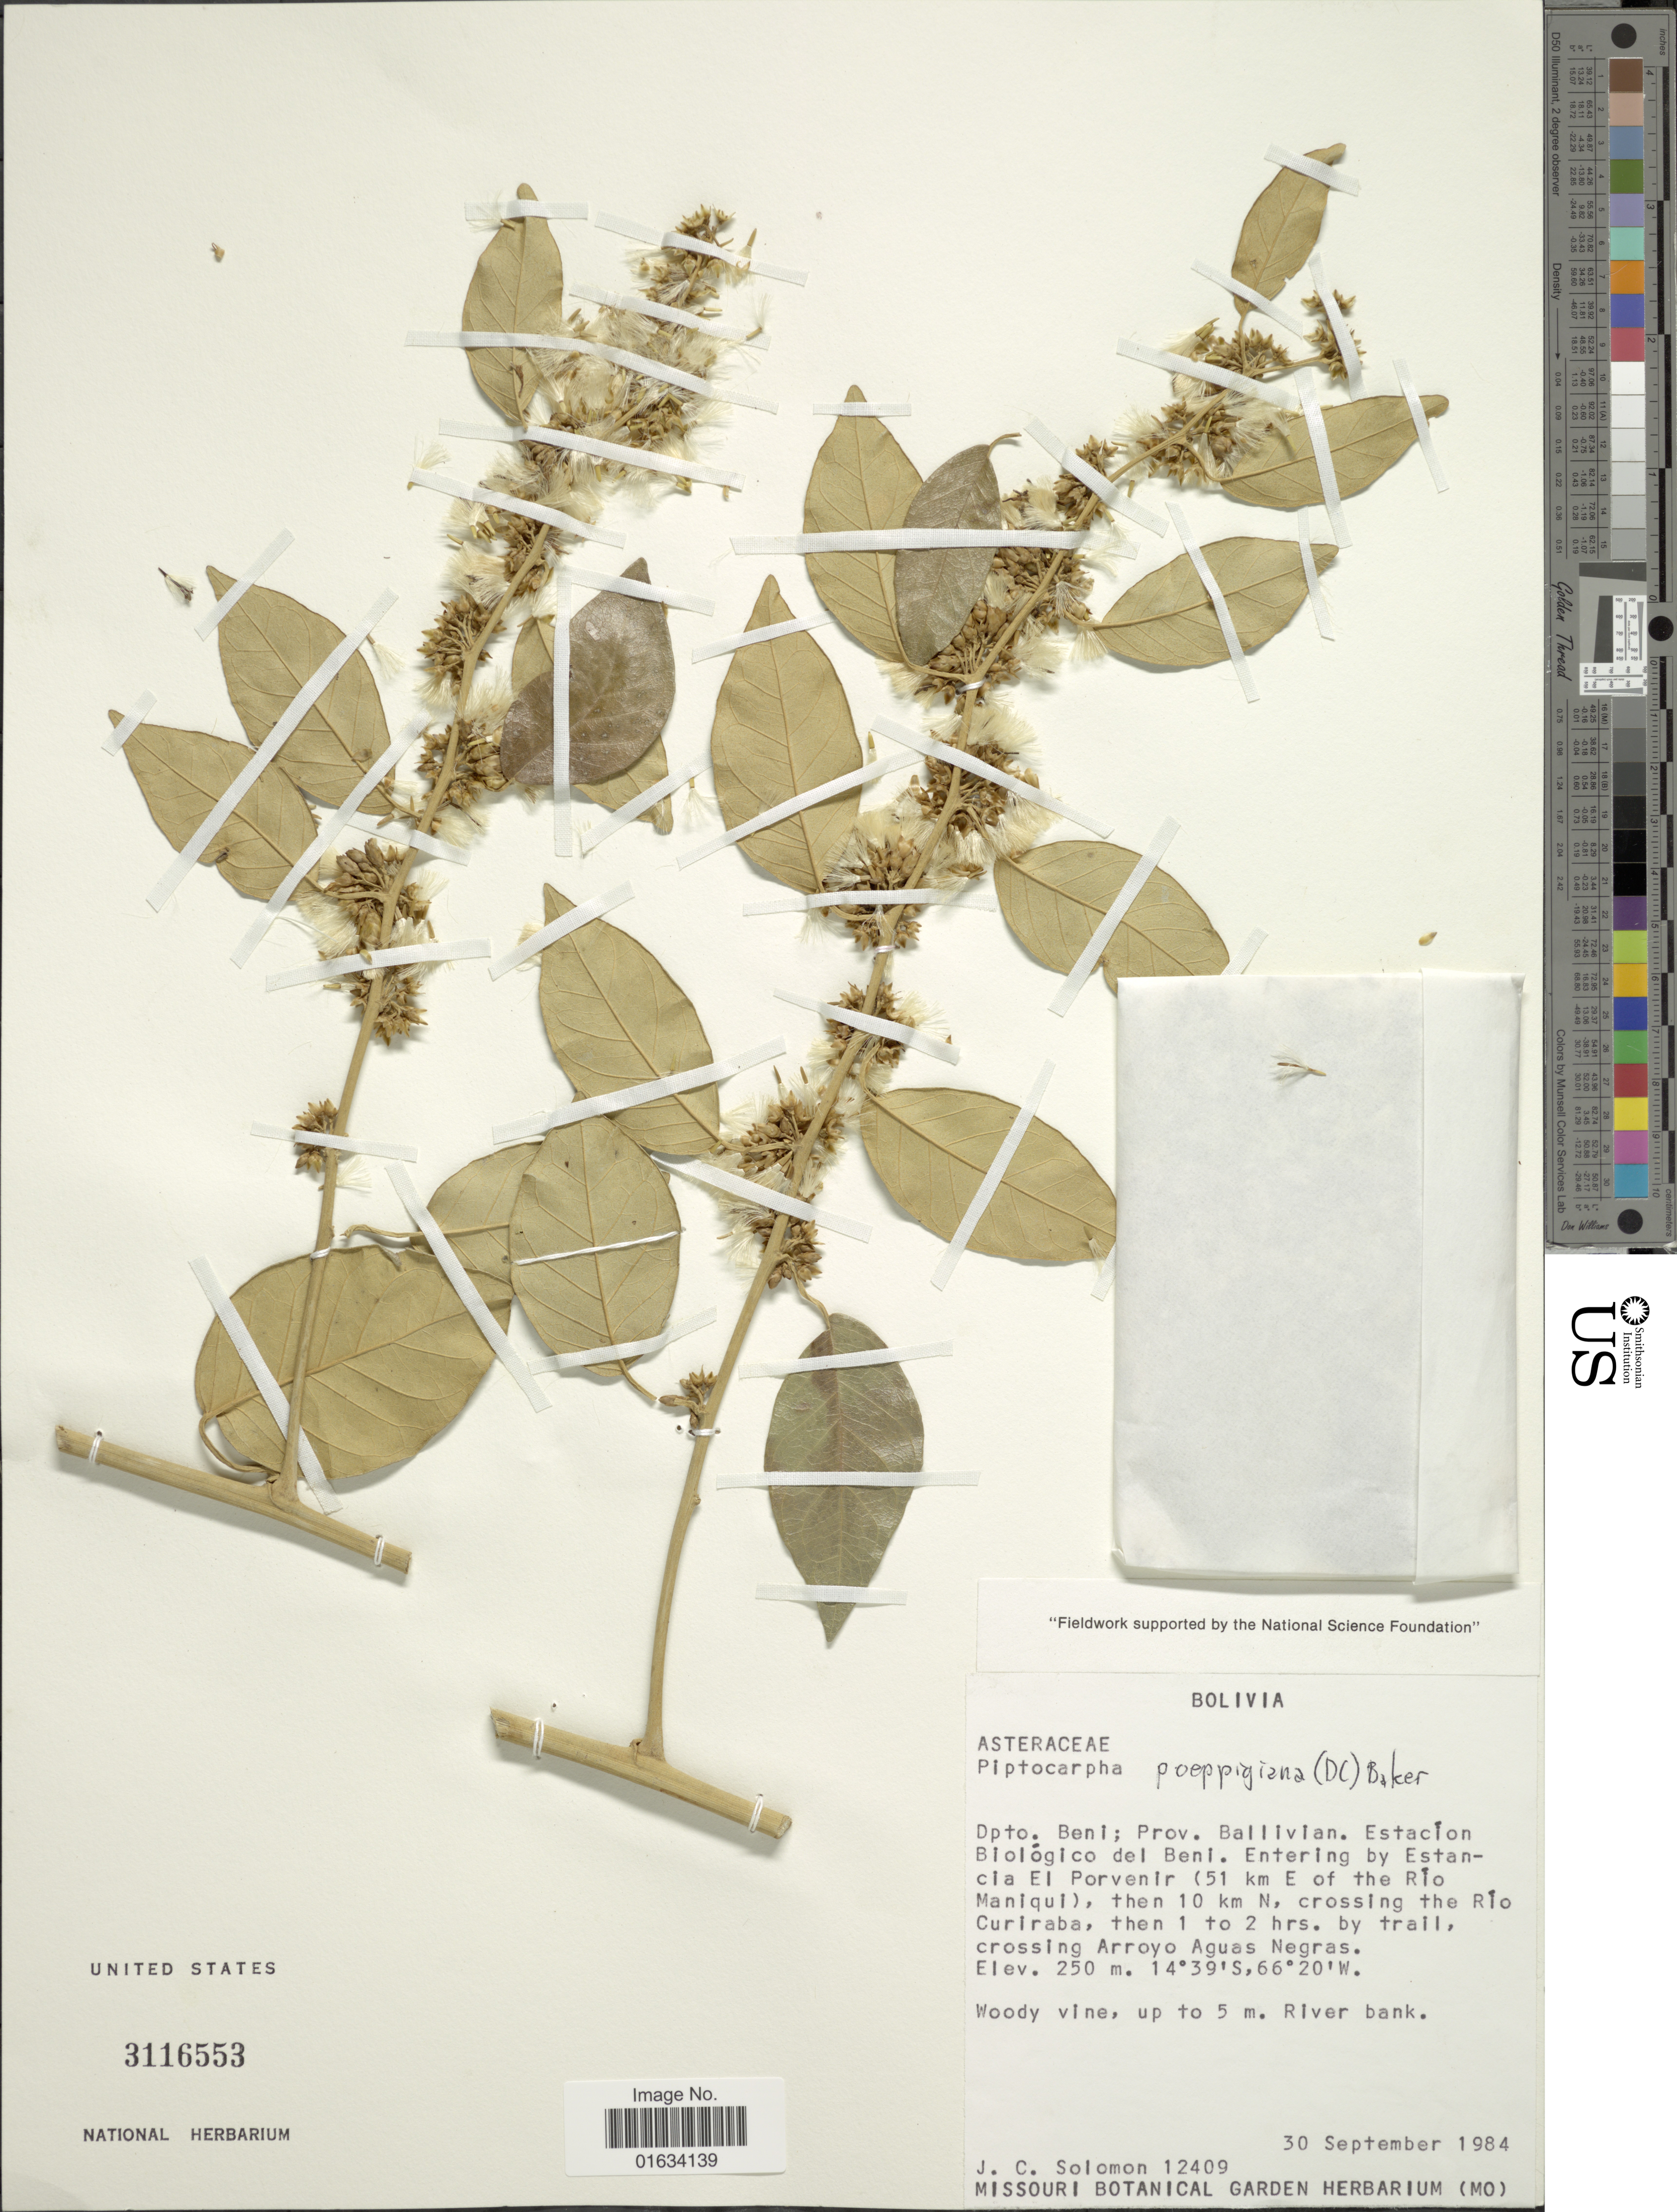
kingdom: Plantae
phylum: Tracheophyta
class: Magnoliopsida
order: Asterales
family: Asteraceae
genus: Piptocarpha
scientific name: Piptocarpha poeppigiana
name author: (DC.) Baker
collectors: J. C. Solomon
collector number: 12409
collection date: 1984-09-30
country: Bolivia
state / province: Beni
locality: Bolivia. Dpto. Beni; Prov. Ballivia. Estacion Biologico del Beni. Entering by Estancia El Porvenir (51 km E of the Rio Maniqui), then 10 km N, crossing the Rio Curiraba, then 1 to 2 hrs. by trail, crossing Arroyo Aguas Negras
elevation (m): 250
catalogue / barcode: US 3116553